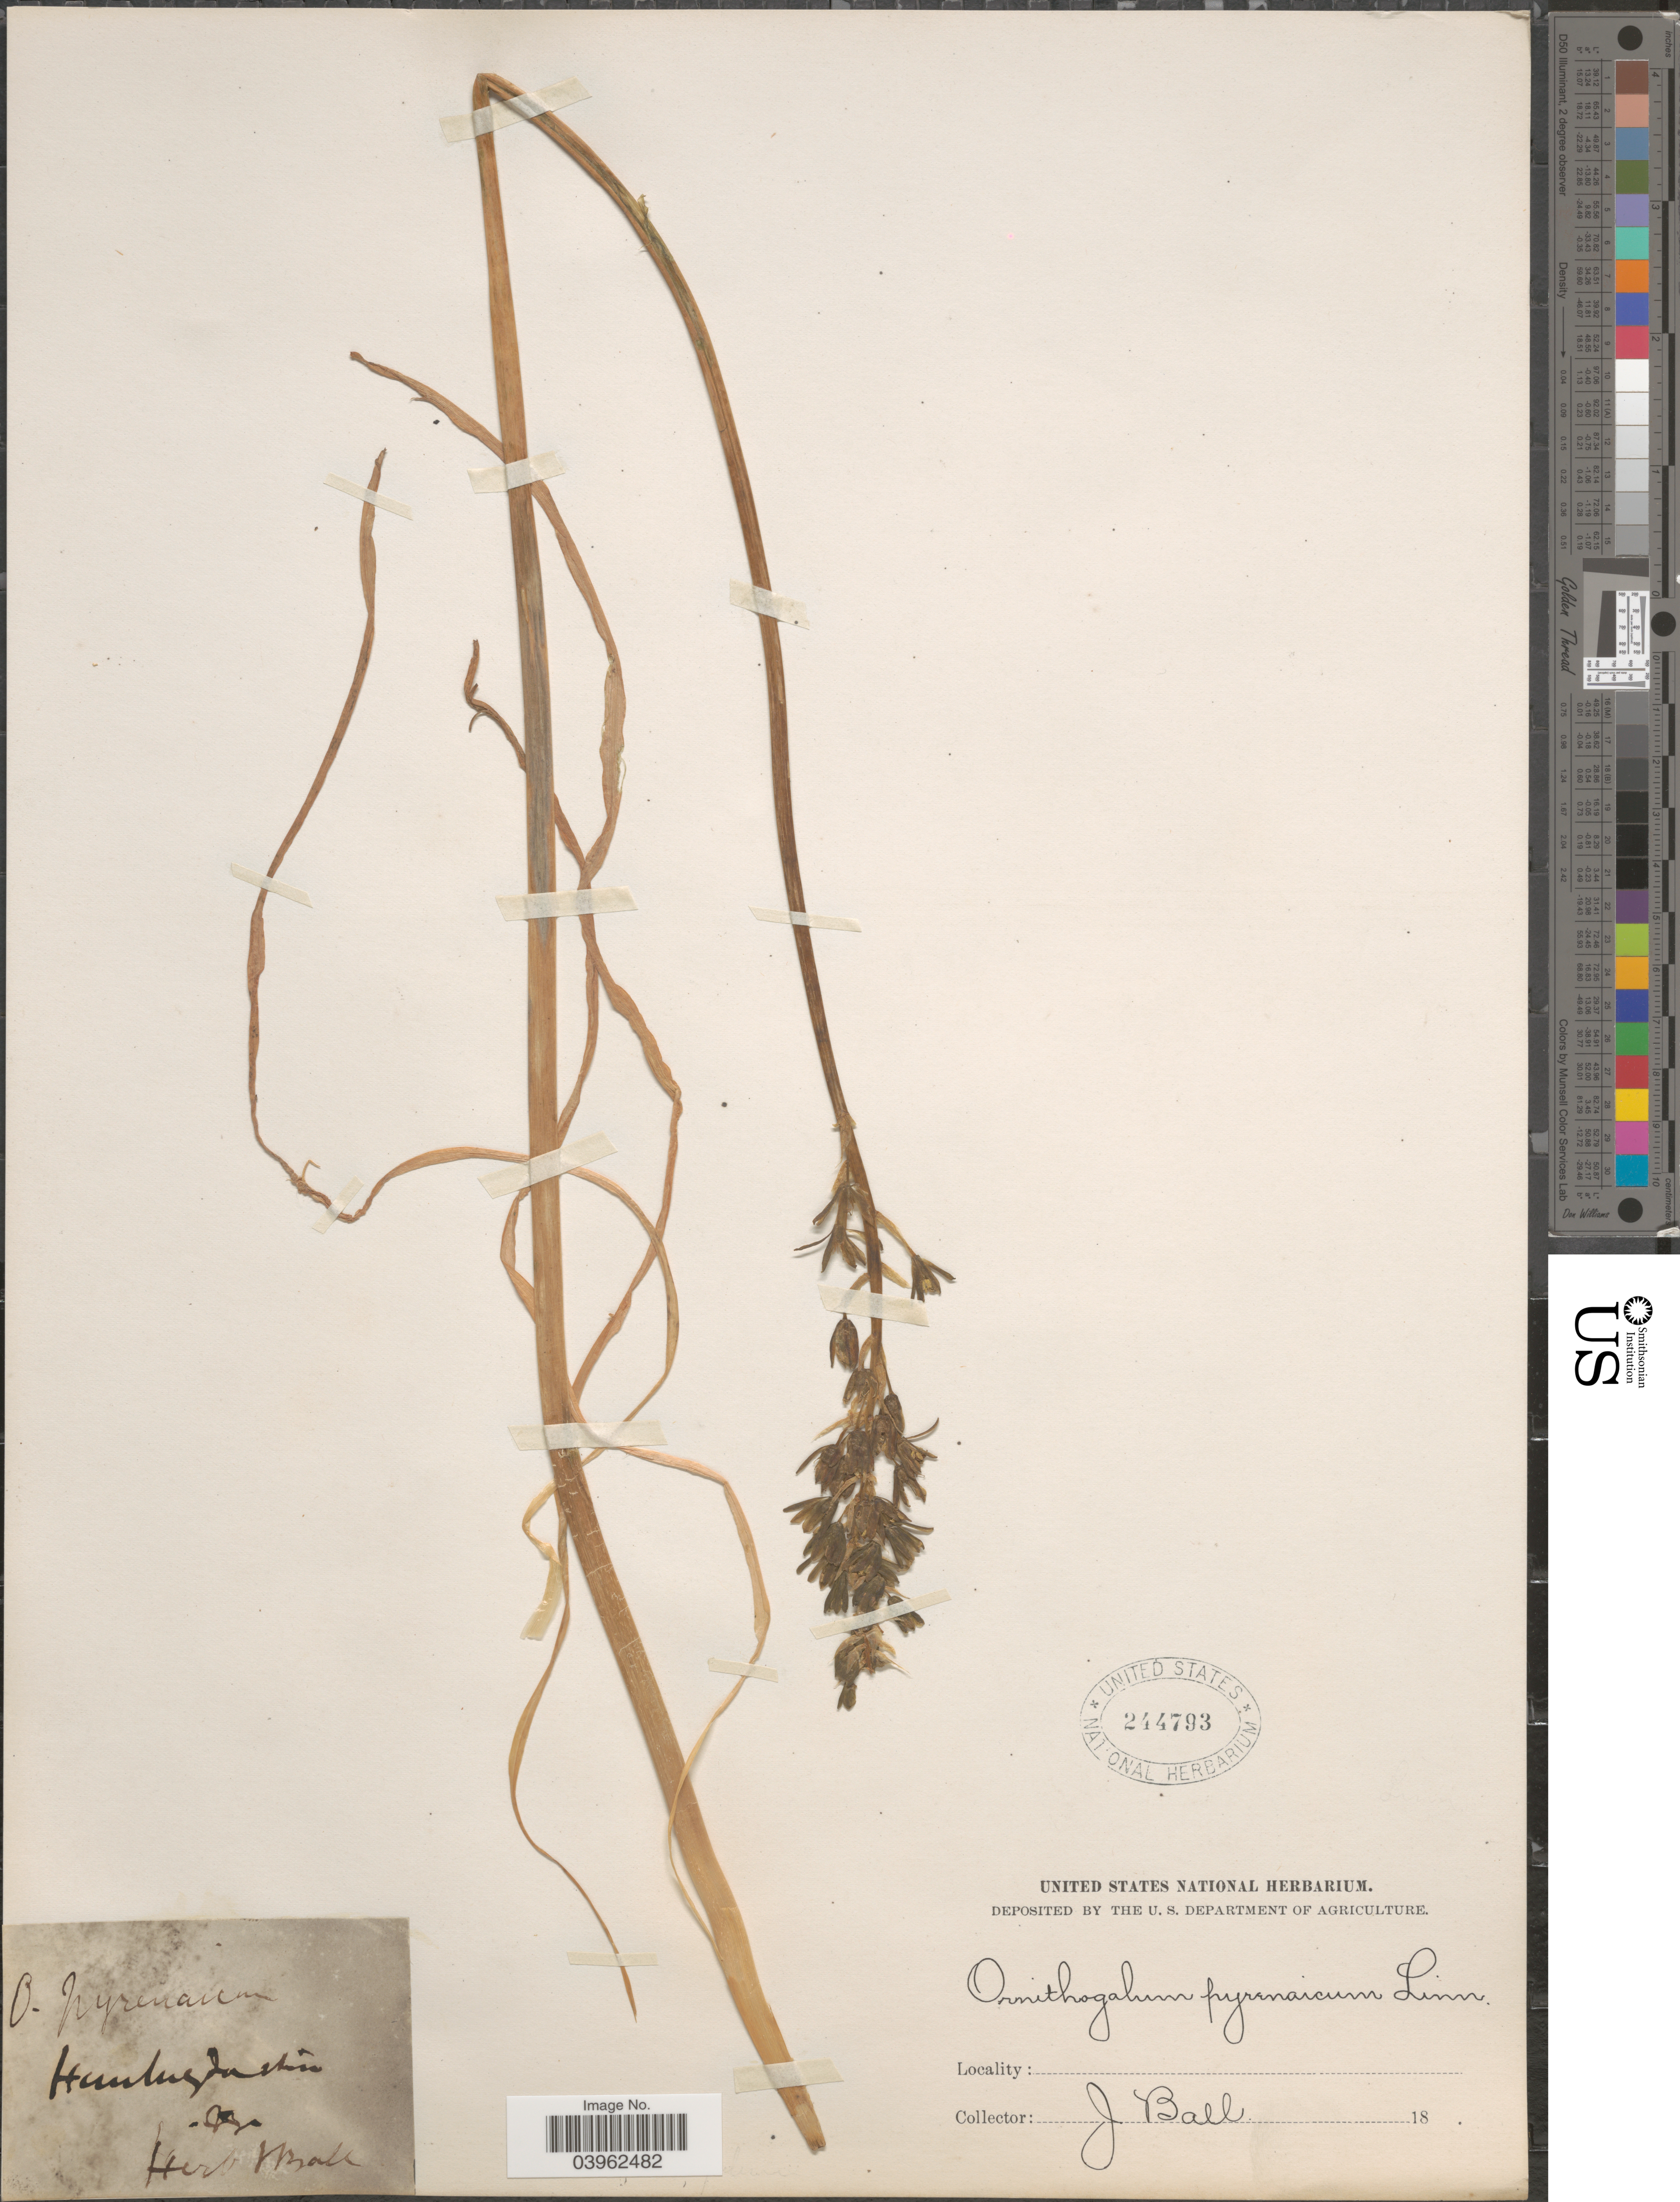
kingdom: Plantae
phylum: Tracheophyta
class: Liliopsida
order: Asparagales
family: Asparagaceae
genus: Ornithogalum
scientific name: Ornithogalum pyrenaicum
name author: L.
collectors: J. Ball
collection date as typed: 18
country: United Kingdom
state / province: England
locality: Huntingdonshire.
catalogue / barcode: US 244793